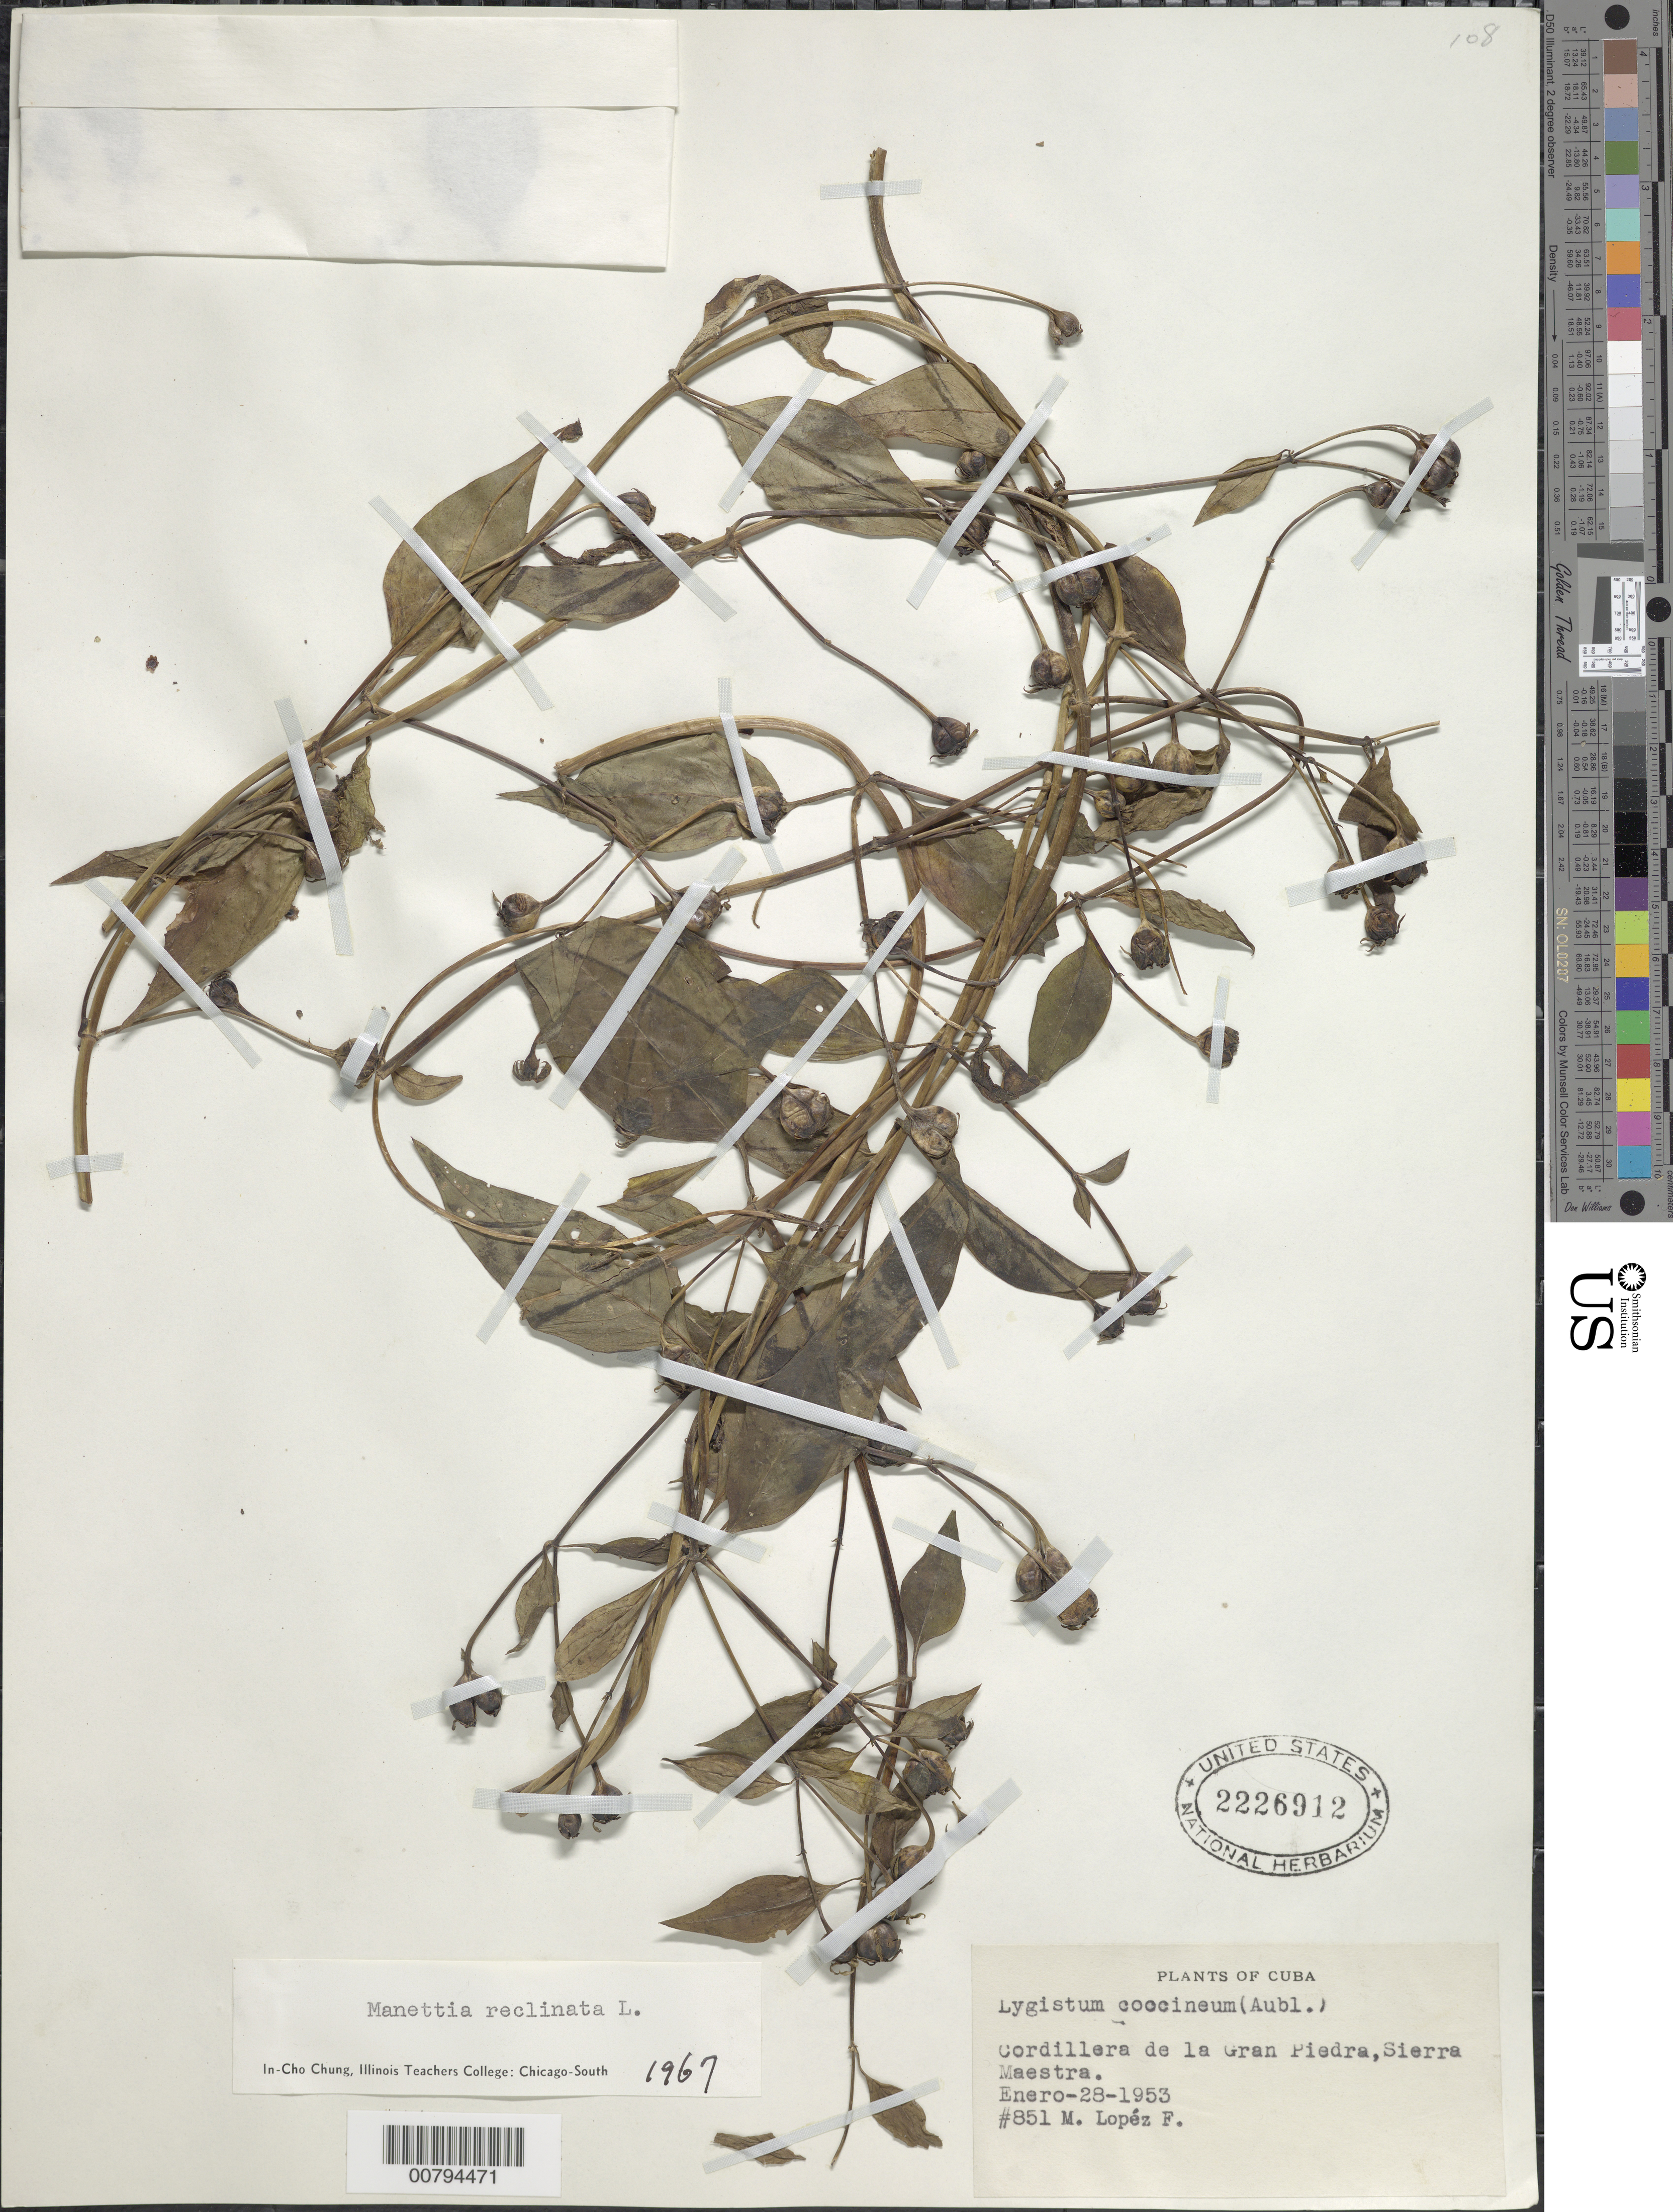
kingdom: Plantae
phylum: Tracheophyta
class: Magnoliopsida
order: Gentianales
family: Rubiaceae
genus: Manettia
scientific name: Manettia reclinata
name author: L.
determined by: Chung, In Cho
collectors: M. López Figueiras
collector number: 851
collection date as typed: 28 Ene 1953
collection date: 1953-01-28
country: Cuba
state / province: Oriente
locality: Cordillera de la Gran Piedra, Sierra Maestra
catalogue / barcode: US 2226912